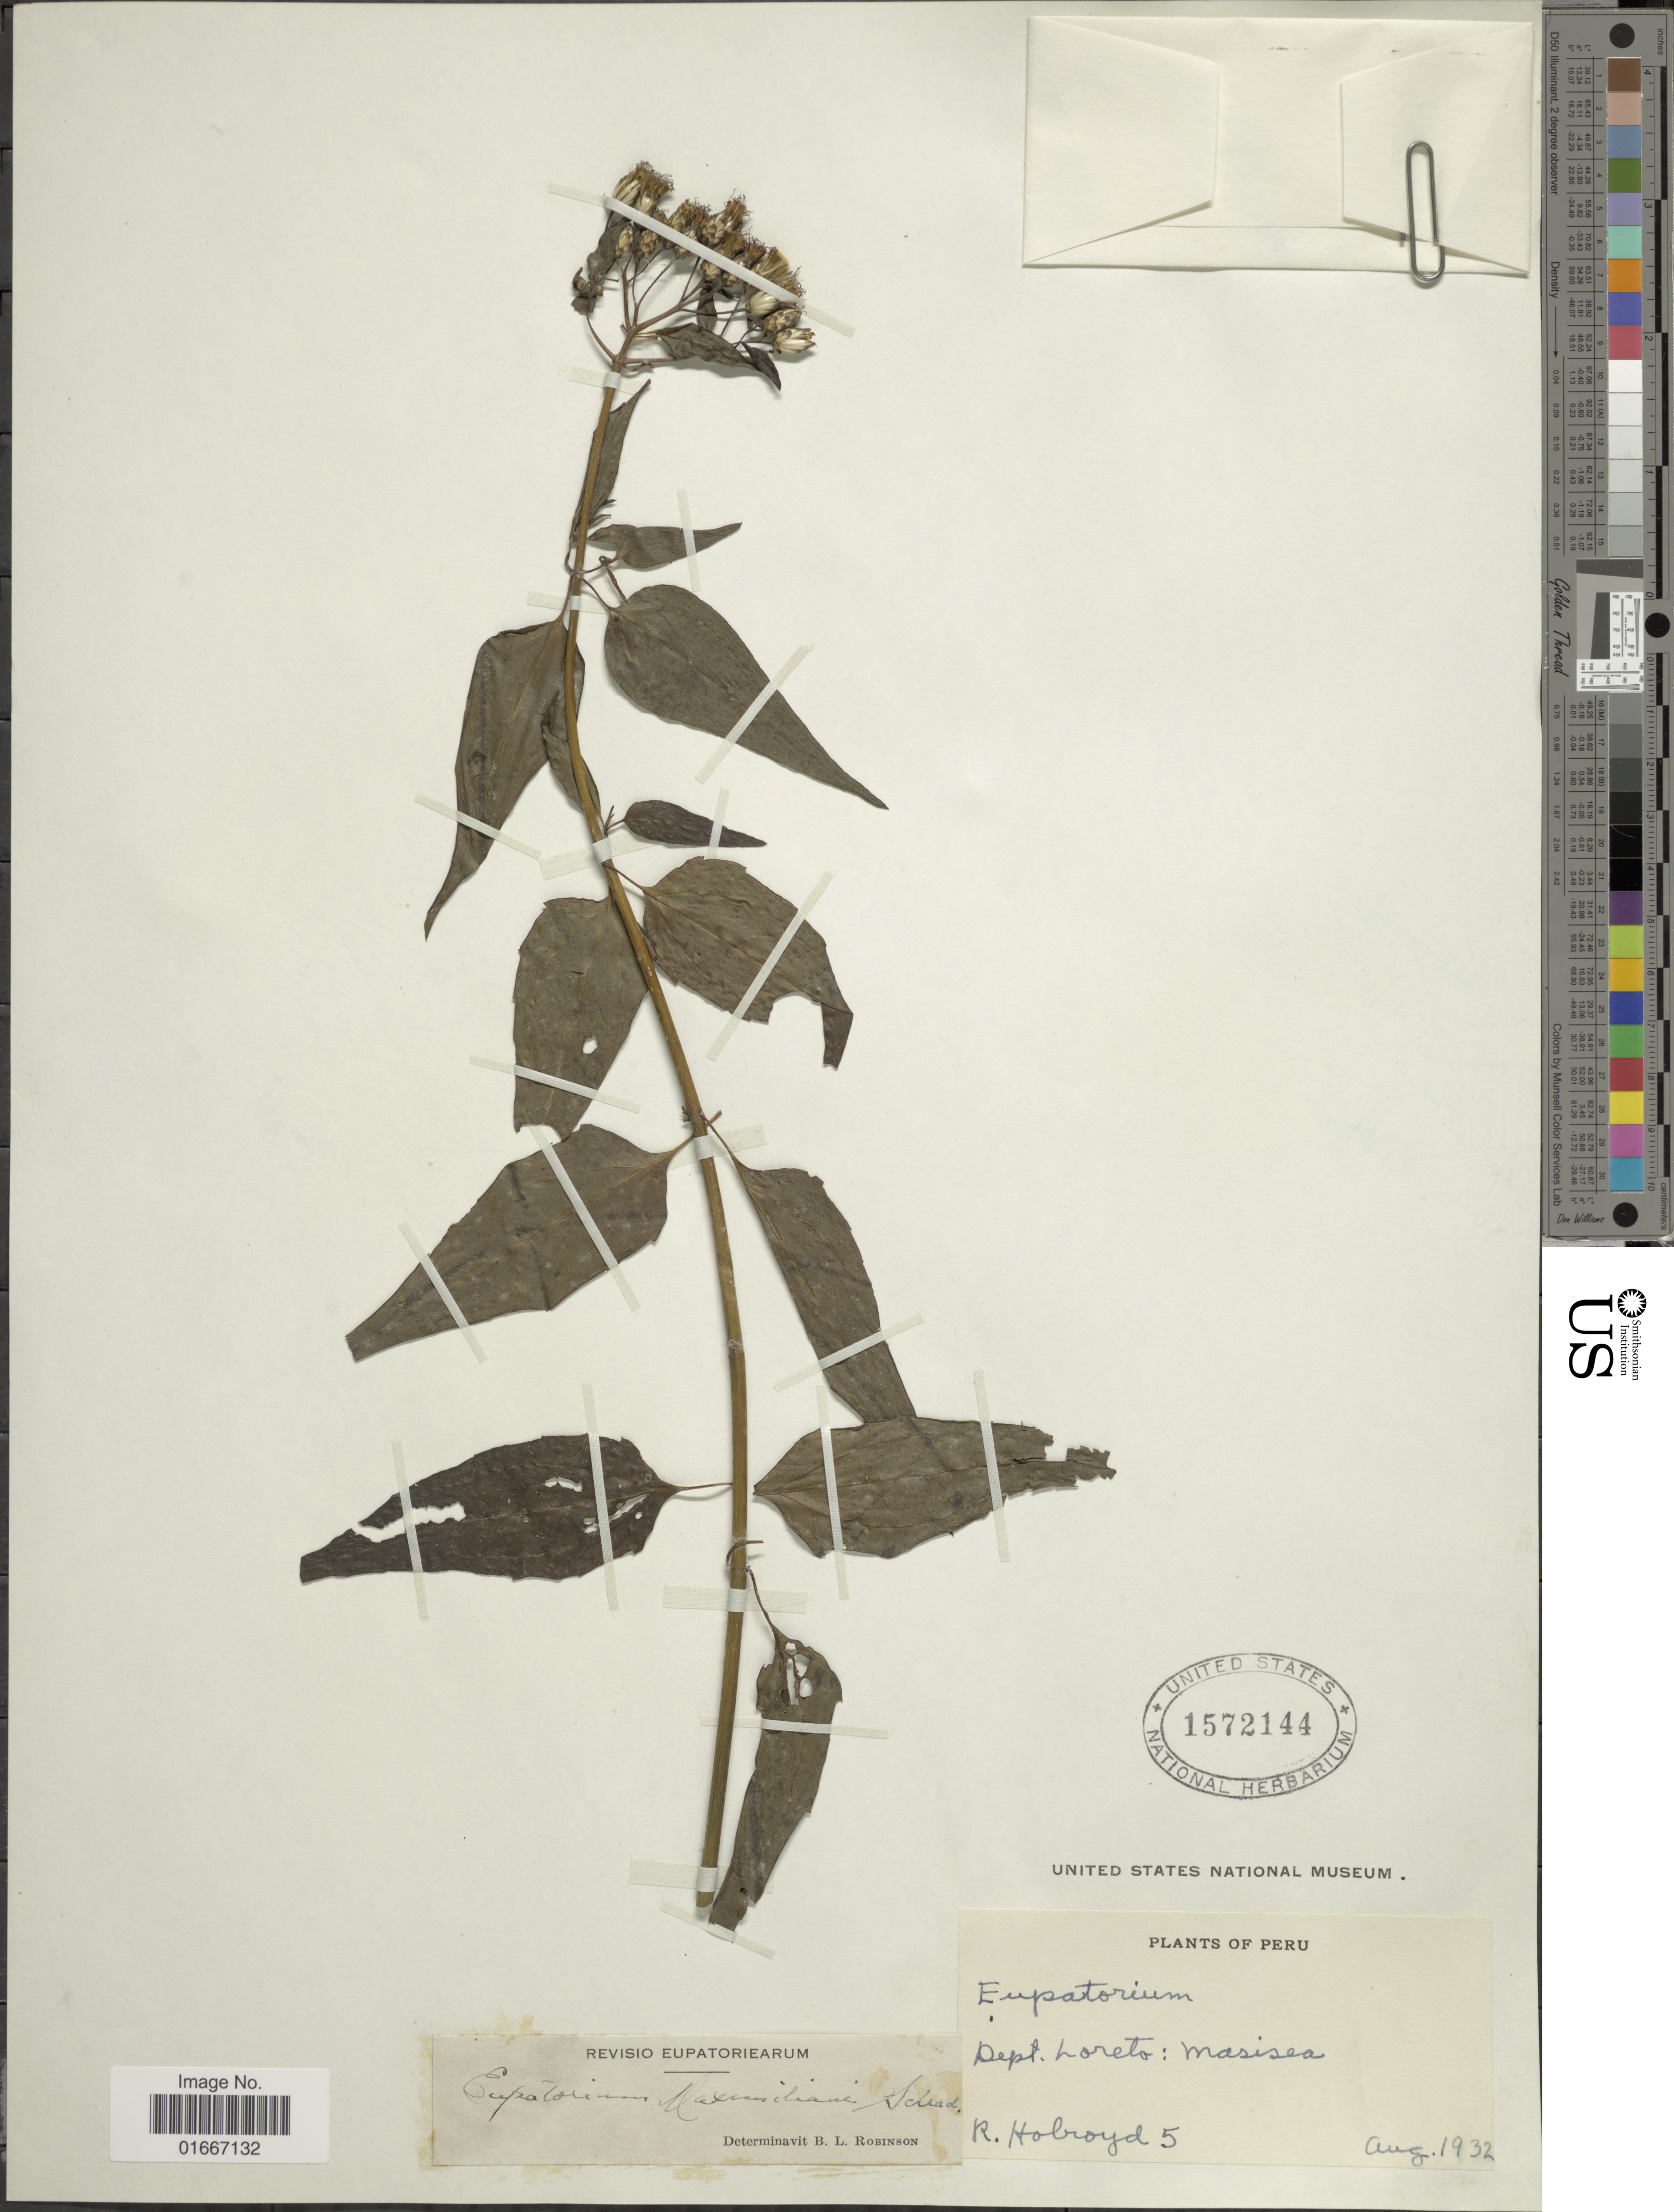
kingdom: Plantae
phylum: Tracheophyta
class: Magnoliopsida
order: Asterales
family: Asteraceae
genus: Chromolaena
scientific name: Chromolaena subscandens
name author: (Hieron.) R.M. King & H. Rob.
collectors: R. Hobroyd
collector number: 5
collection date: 1932-08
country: Peru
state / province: Ucayali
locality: Masisea, Dept. Loreto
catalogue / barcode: US 1572144